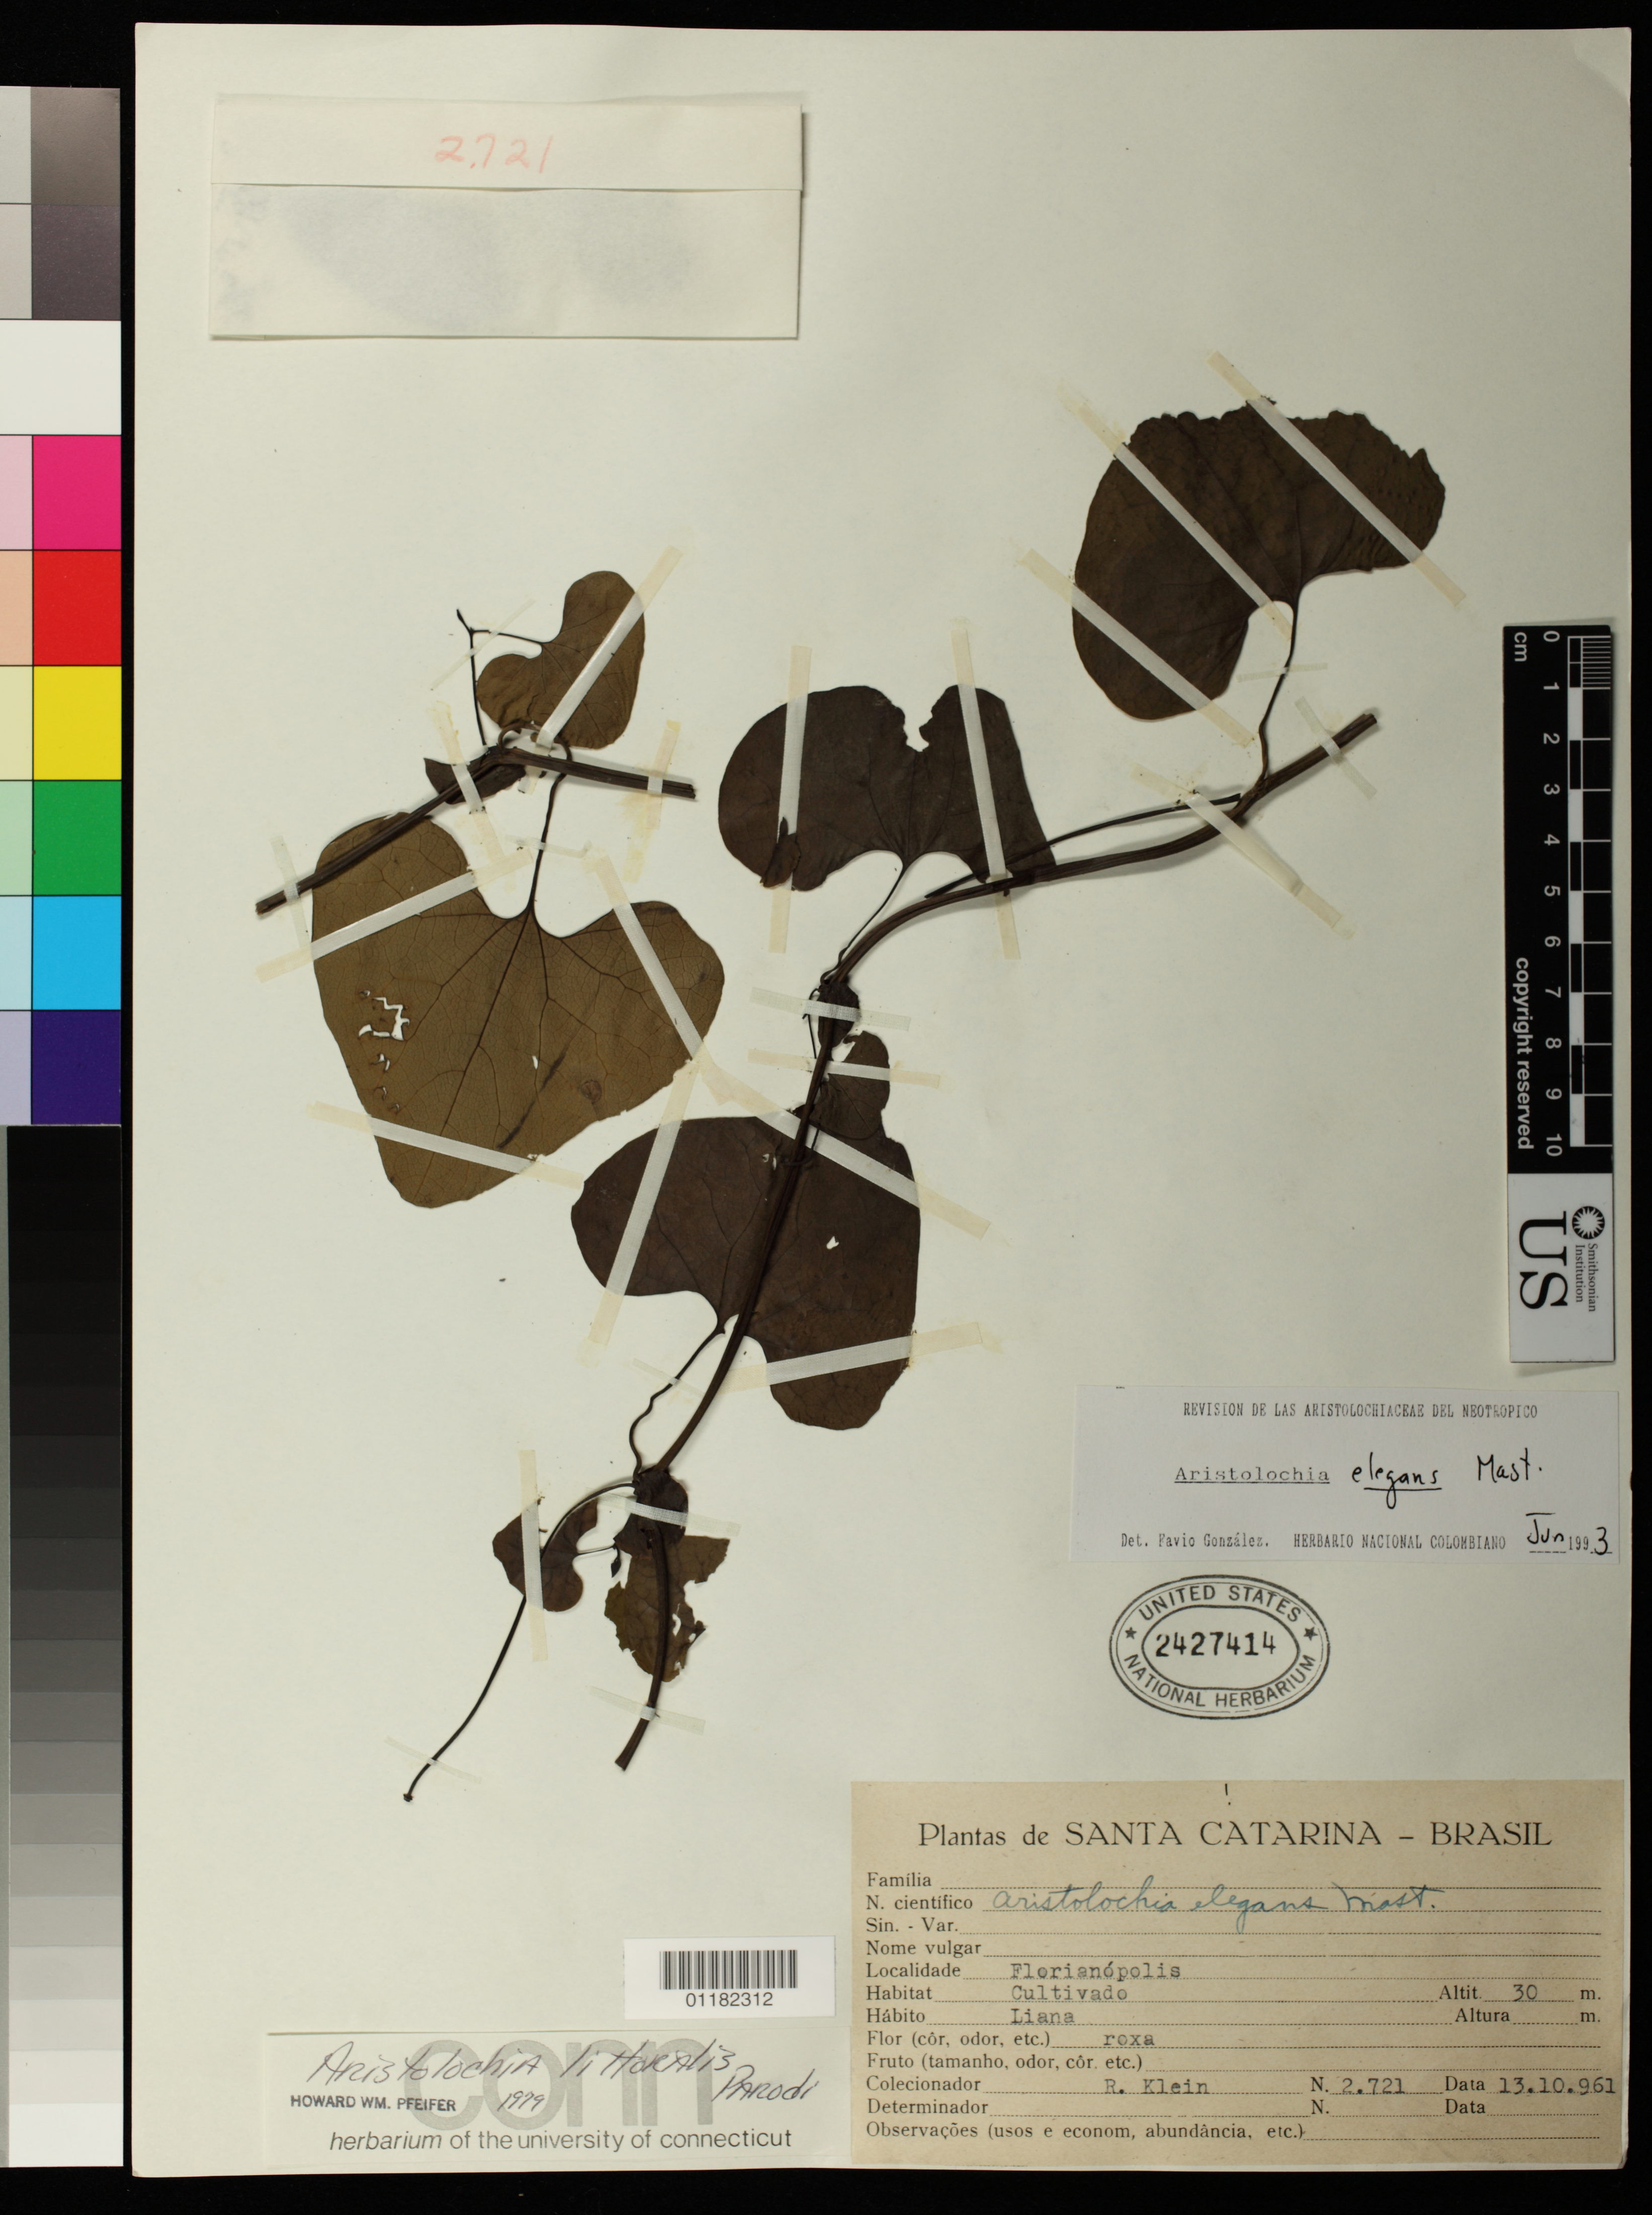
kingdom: Plantae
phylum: Tracheophyta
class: Magnoliopsida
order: Piperales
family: Aristolochiaceae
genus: Aristolochia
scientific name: Aristolochia elegans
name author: Mast.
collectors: R. M. Klein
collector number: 2.721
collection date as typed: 13 Oct 1961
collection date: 1961-10-13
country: Brazil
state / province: Santa Catarina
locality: Florianopolis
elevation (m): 30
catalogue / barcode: US 2427414